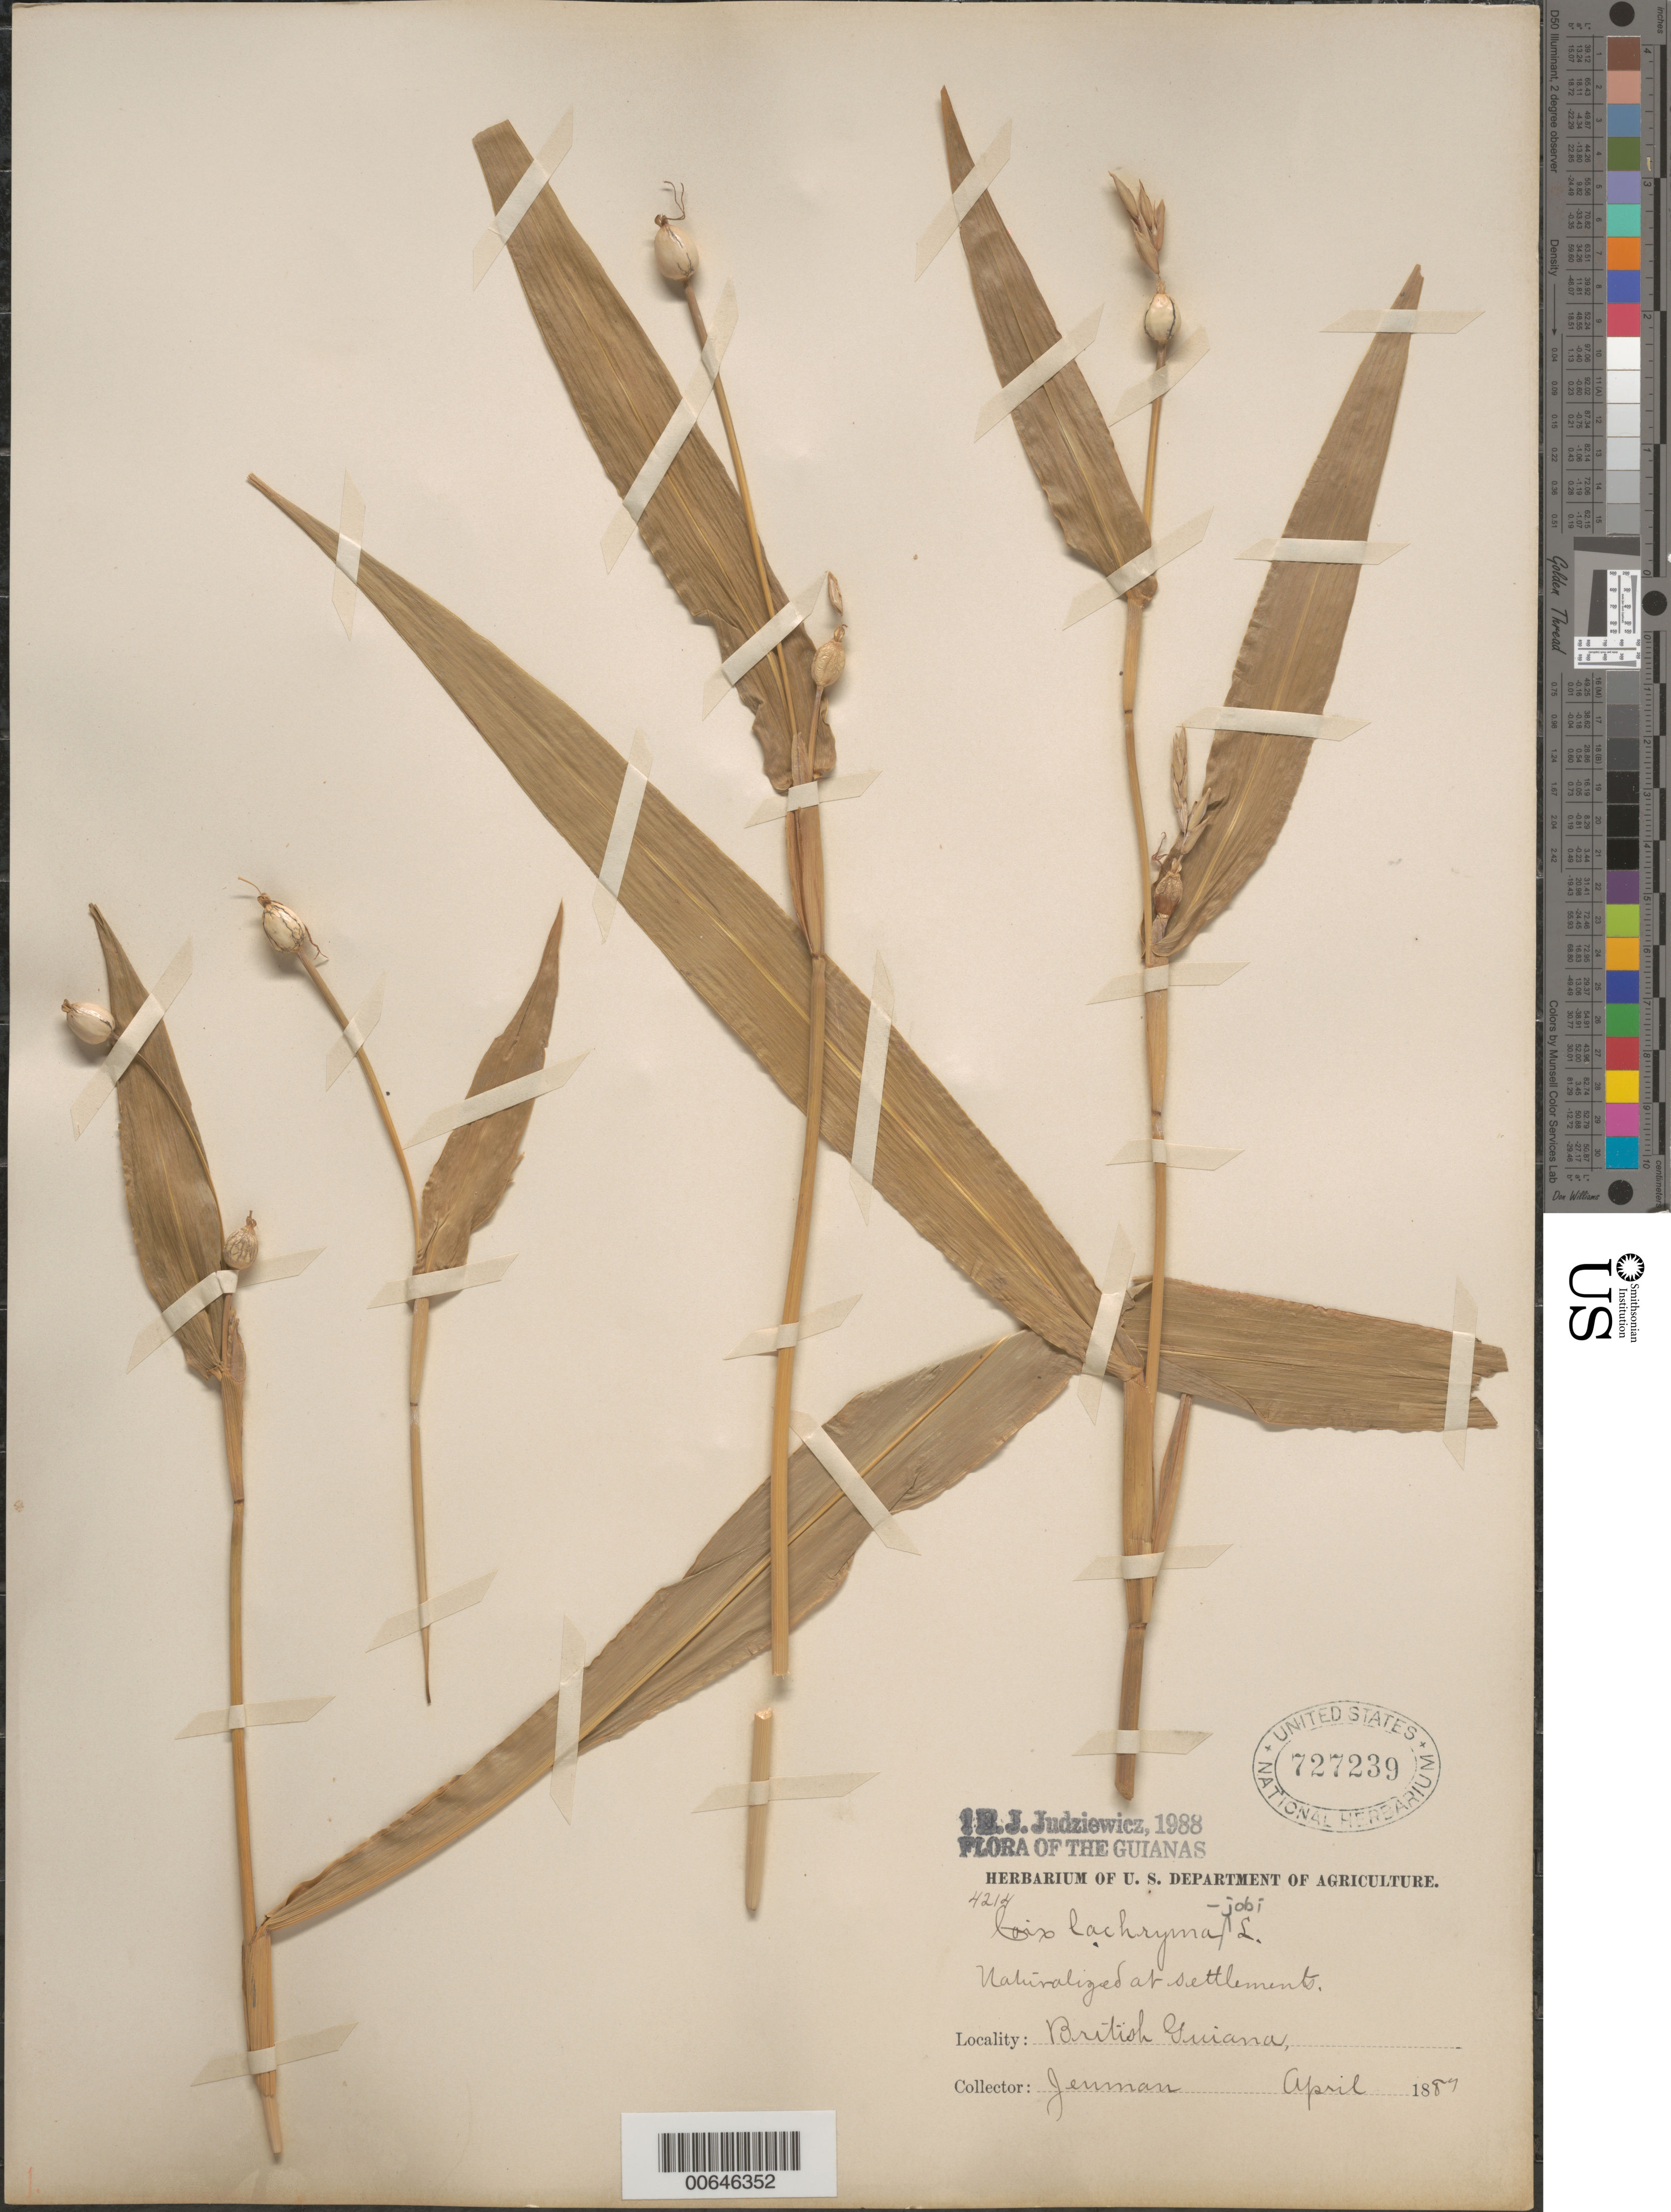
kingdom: Plantae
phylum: Tracheophyta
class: Liliopsida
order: Poales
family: Poaceae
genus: Coix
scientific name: Coix lacryma-jobi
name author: L.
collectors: -. Jenman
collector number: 4214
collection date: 1887-04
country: Guyana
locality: The Guianas. British Guiana.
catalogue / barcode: US 727239